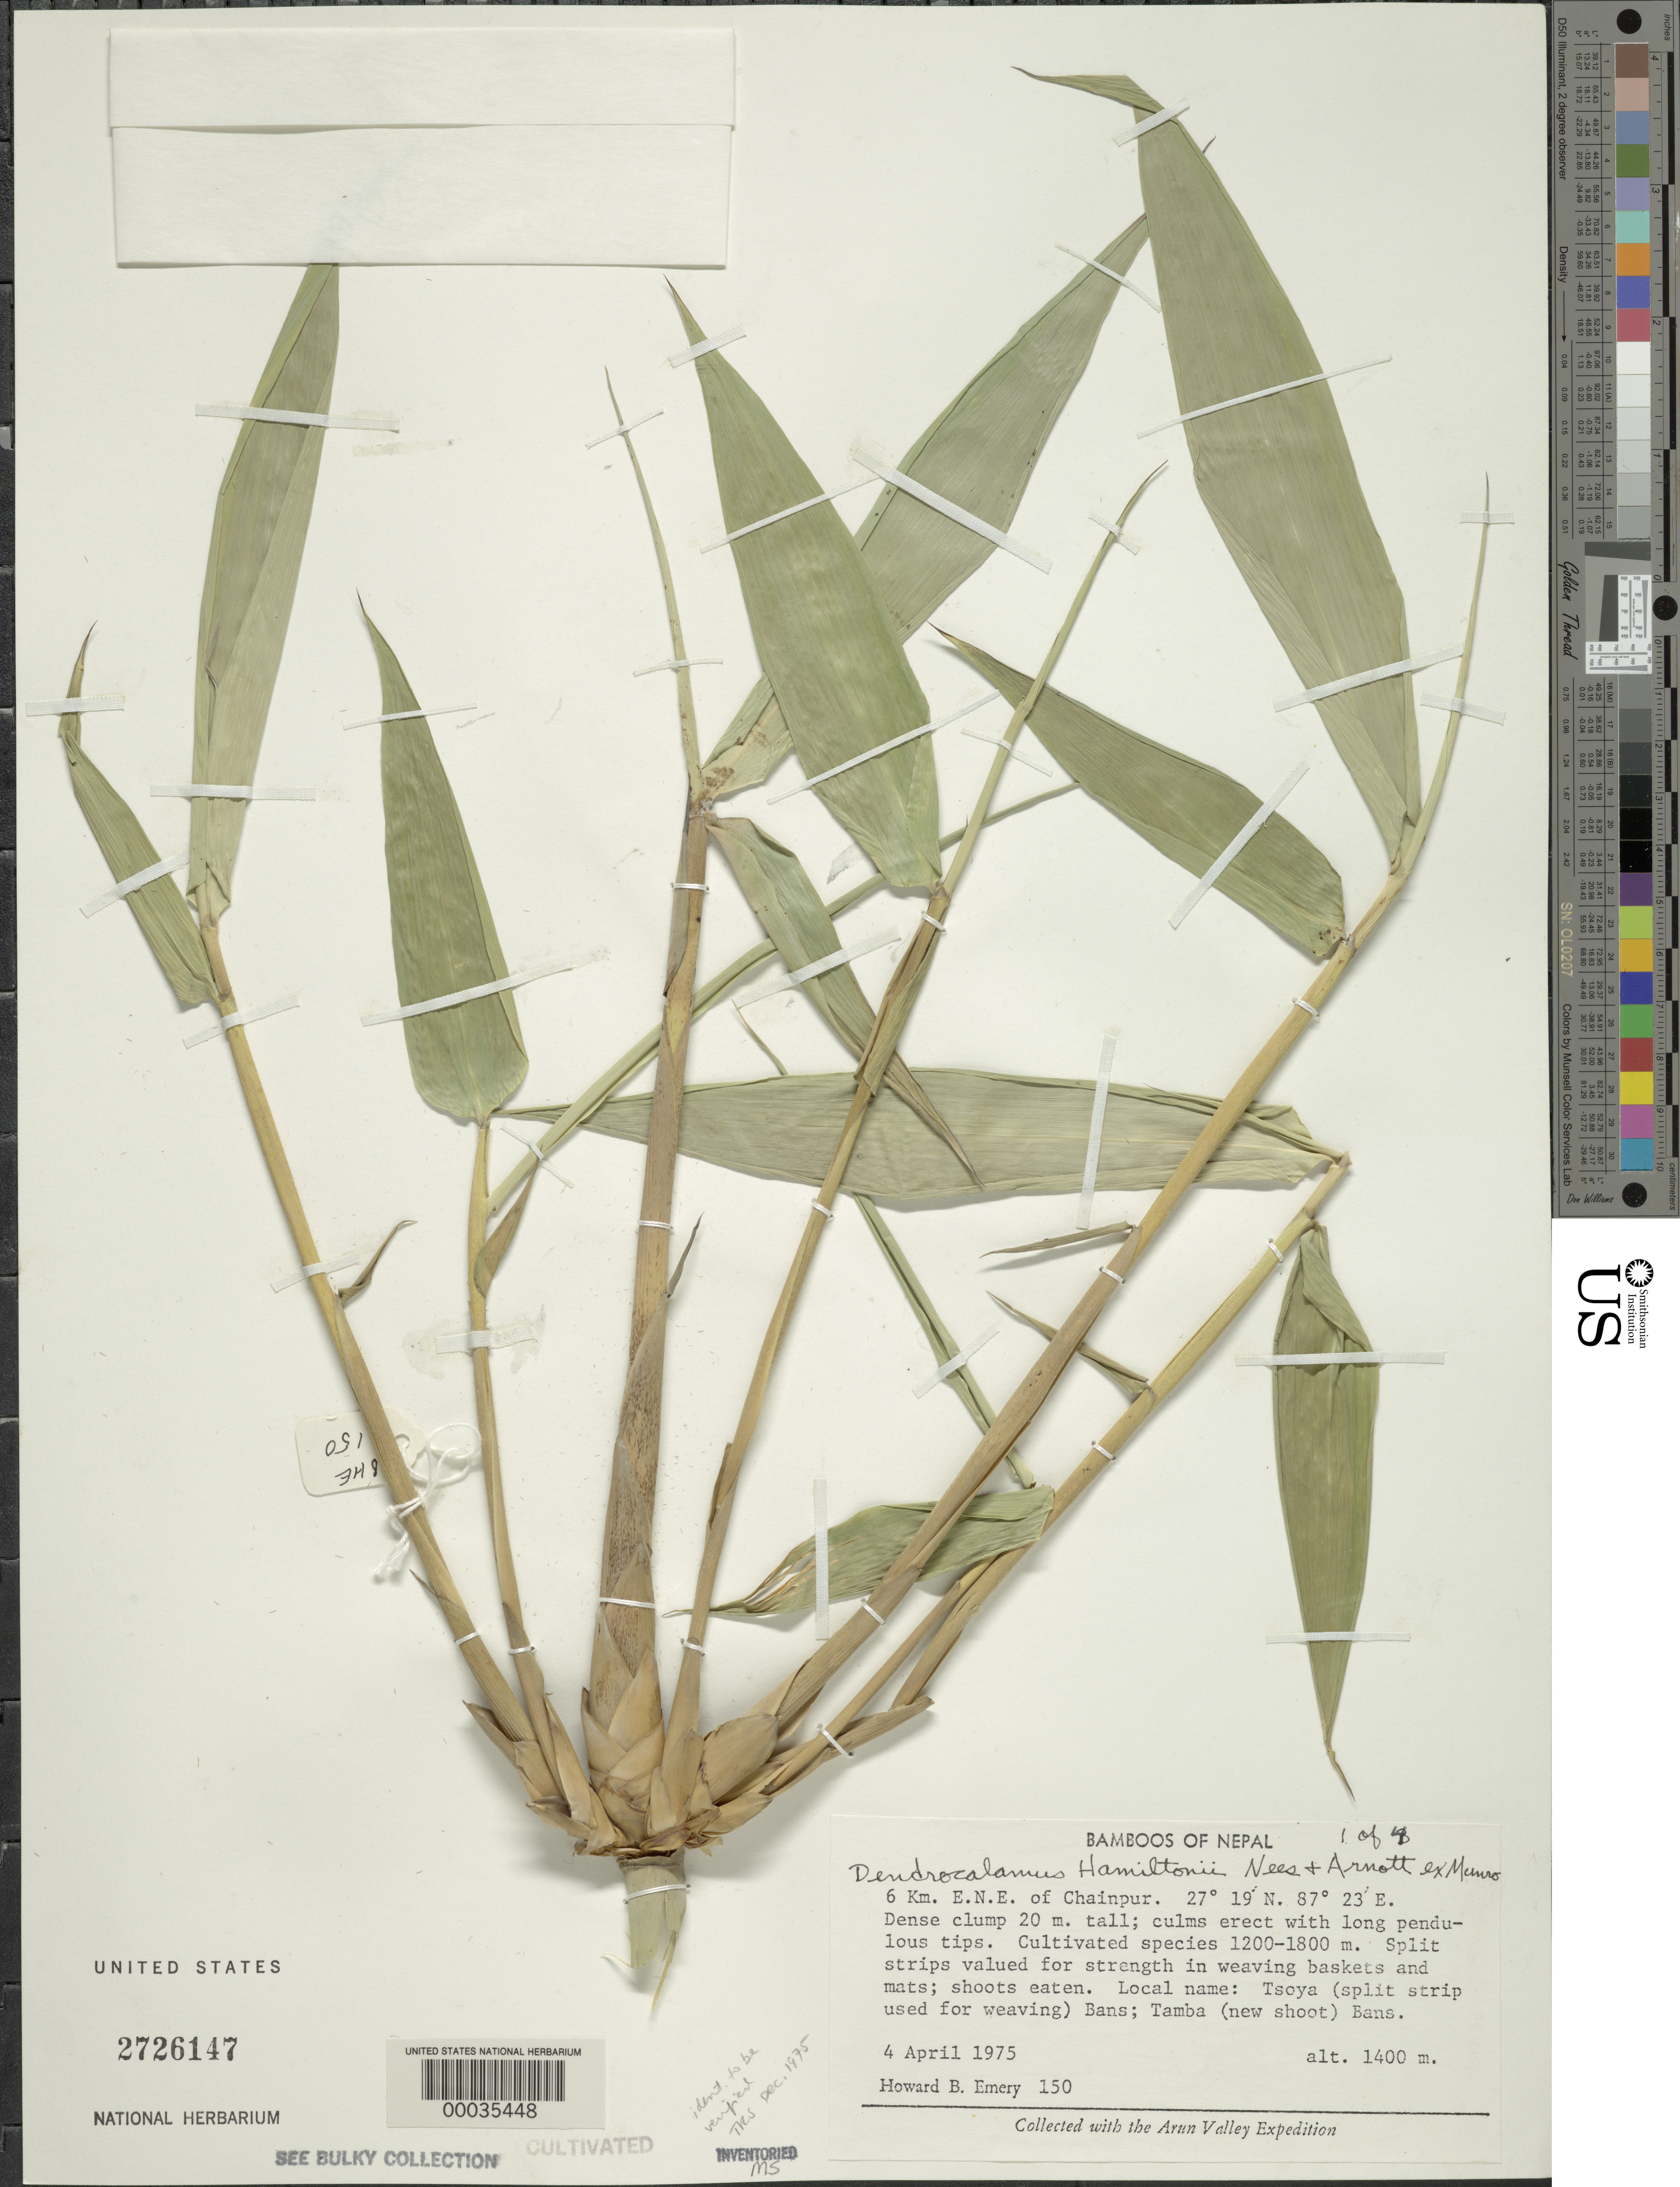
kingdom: Plantae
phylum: Tracheophyta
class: Liliopsida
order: Poales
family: Poaceae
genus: Dendrocalamus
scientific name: Dendrocalamus hamiltonii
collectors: H. B. Emery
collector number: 150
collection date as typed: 04 Apr 1975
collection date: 1975-04-04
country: Nepal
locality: Chainpur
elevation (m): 1400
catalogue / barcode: US 2726147